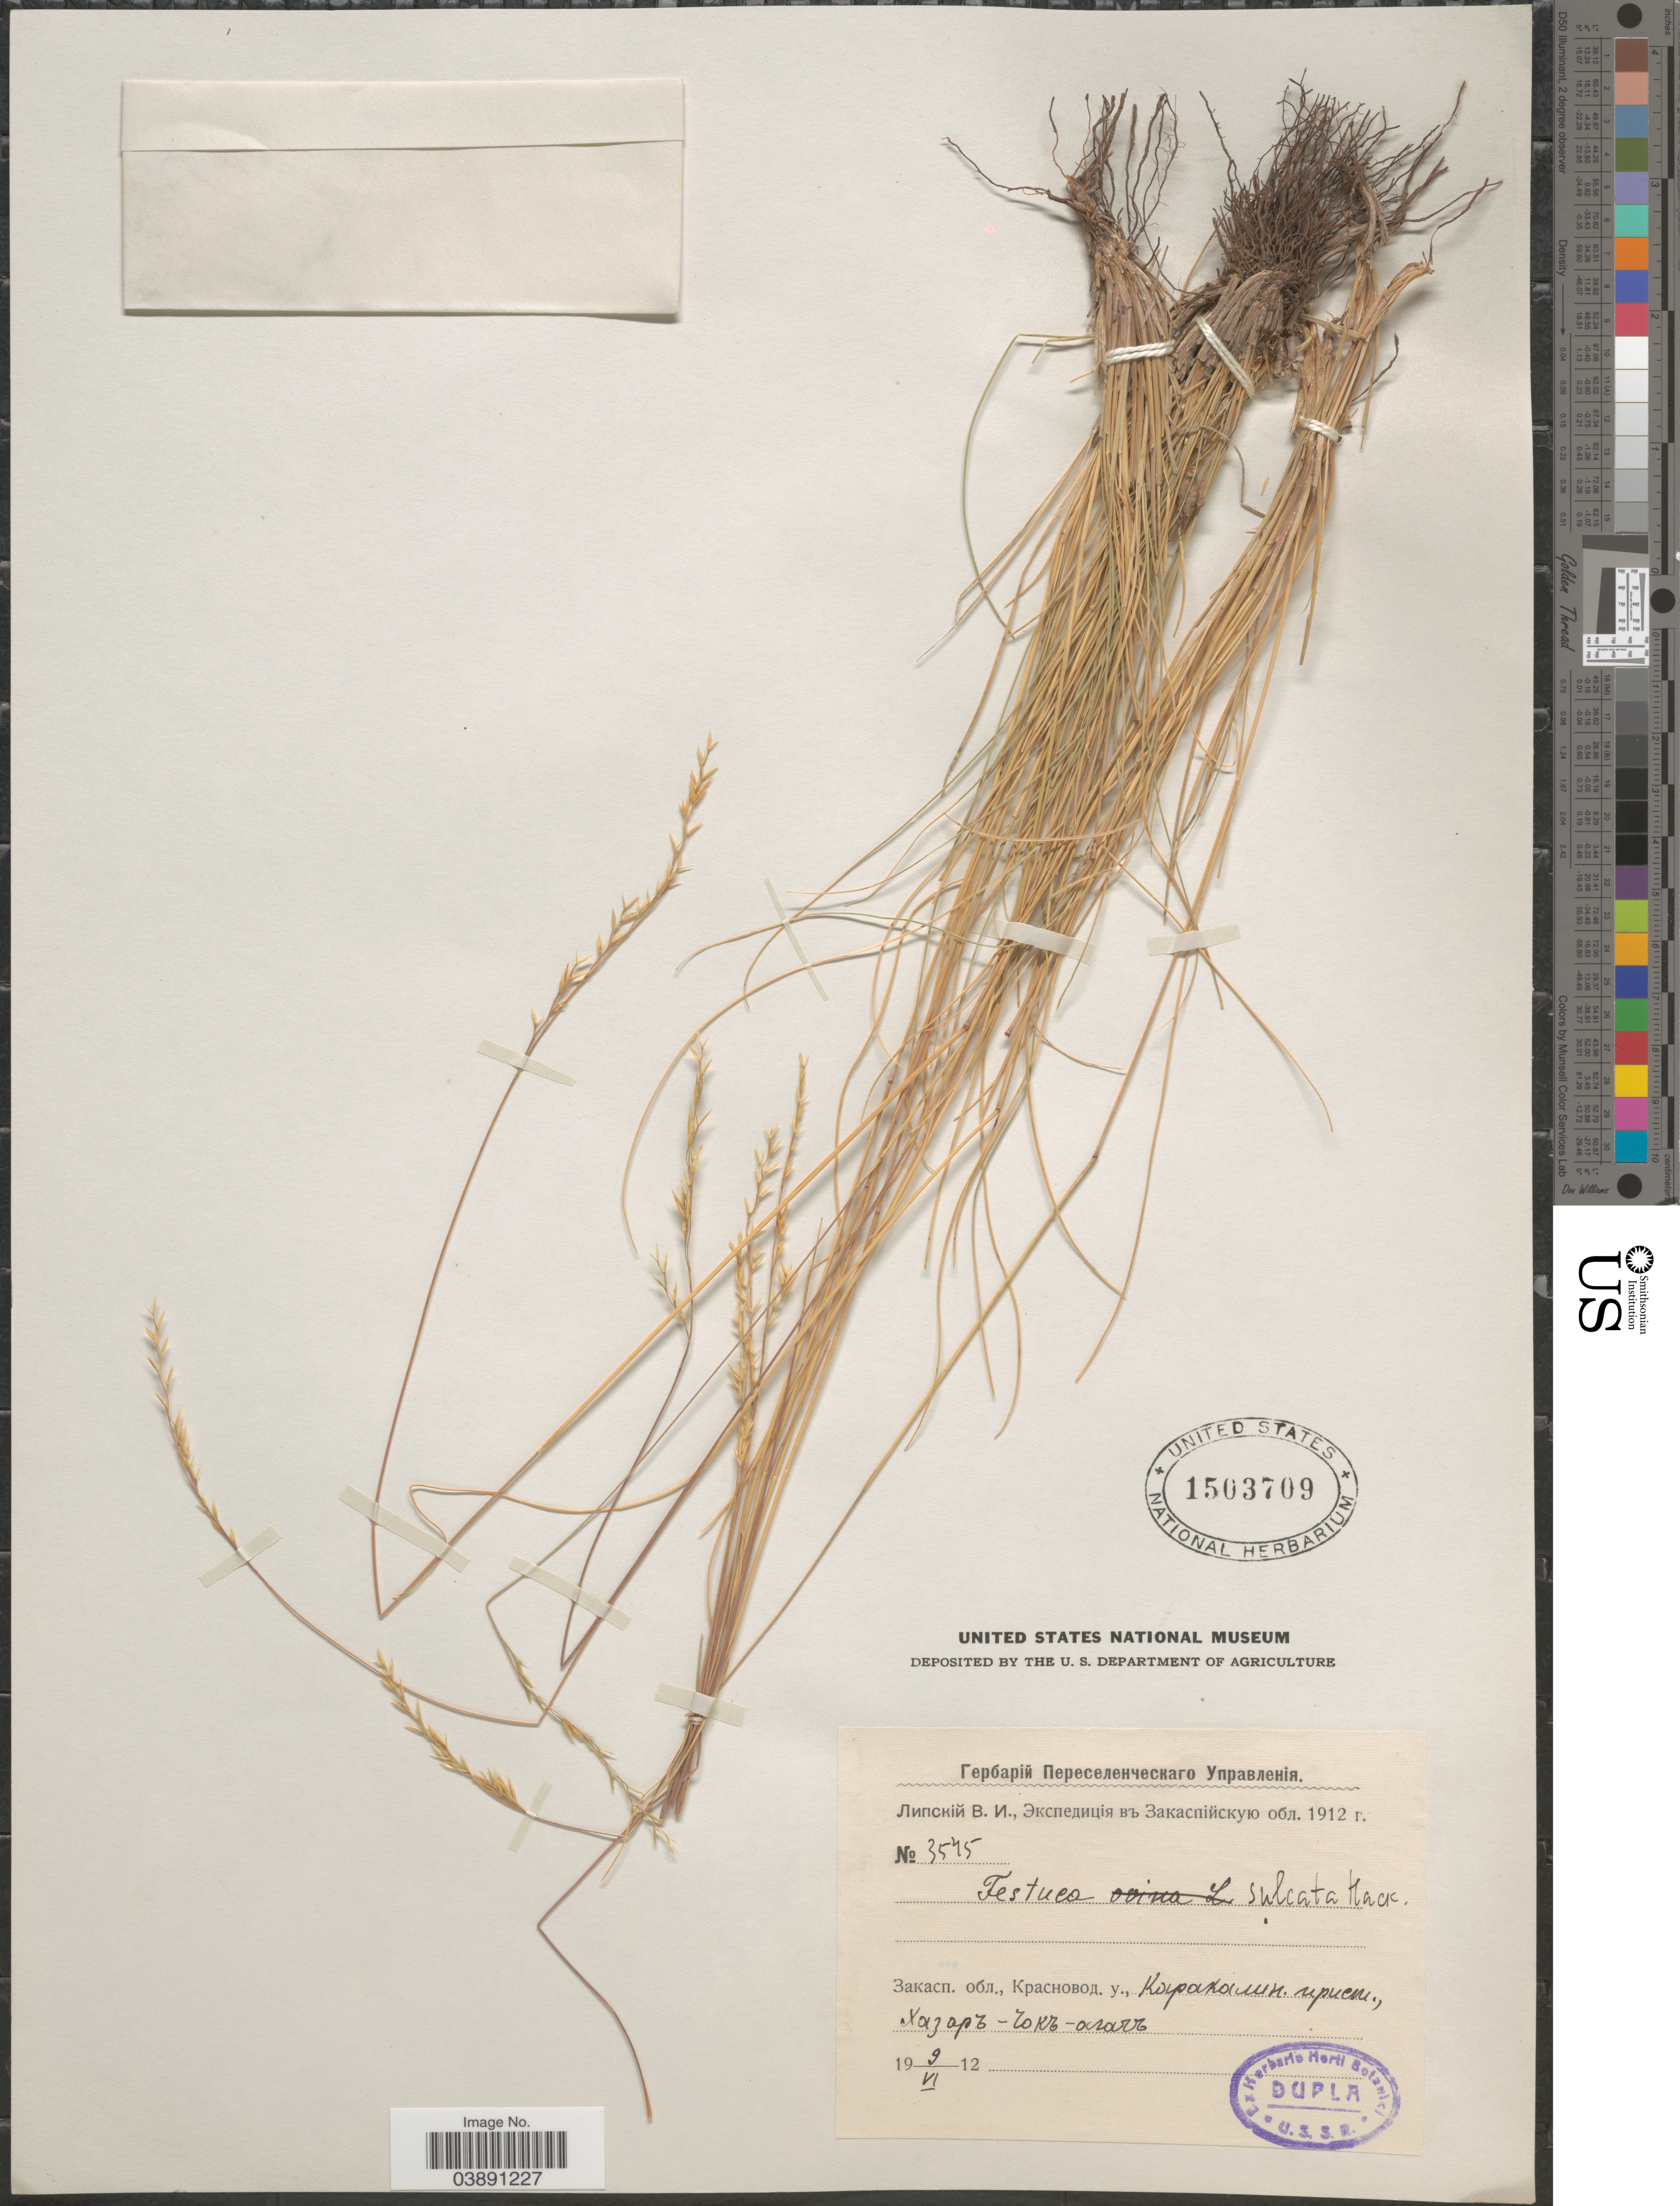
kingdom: Plantae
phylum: Tracheophyta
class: Liliopsida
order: Poales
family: Poaceae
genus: Festuca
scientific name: Festuca valesiaca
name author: Schleich. ex Gaudin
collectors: V. Lipskiy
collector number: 3545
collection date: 1912-06-09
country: Turkmenistan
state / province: Balkan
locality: Hazar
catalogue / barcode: US 1503709